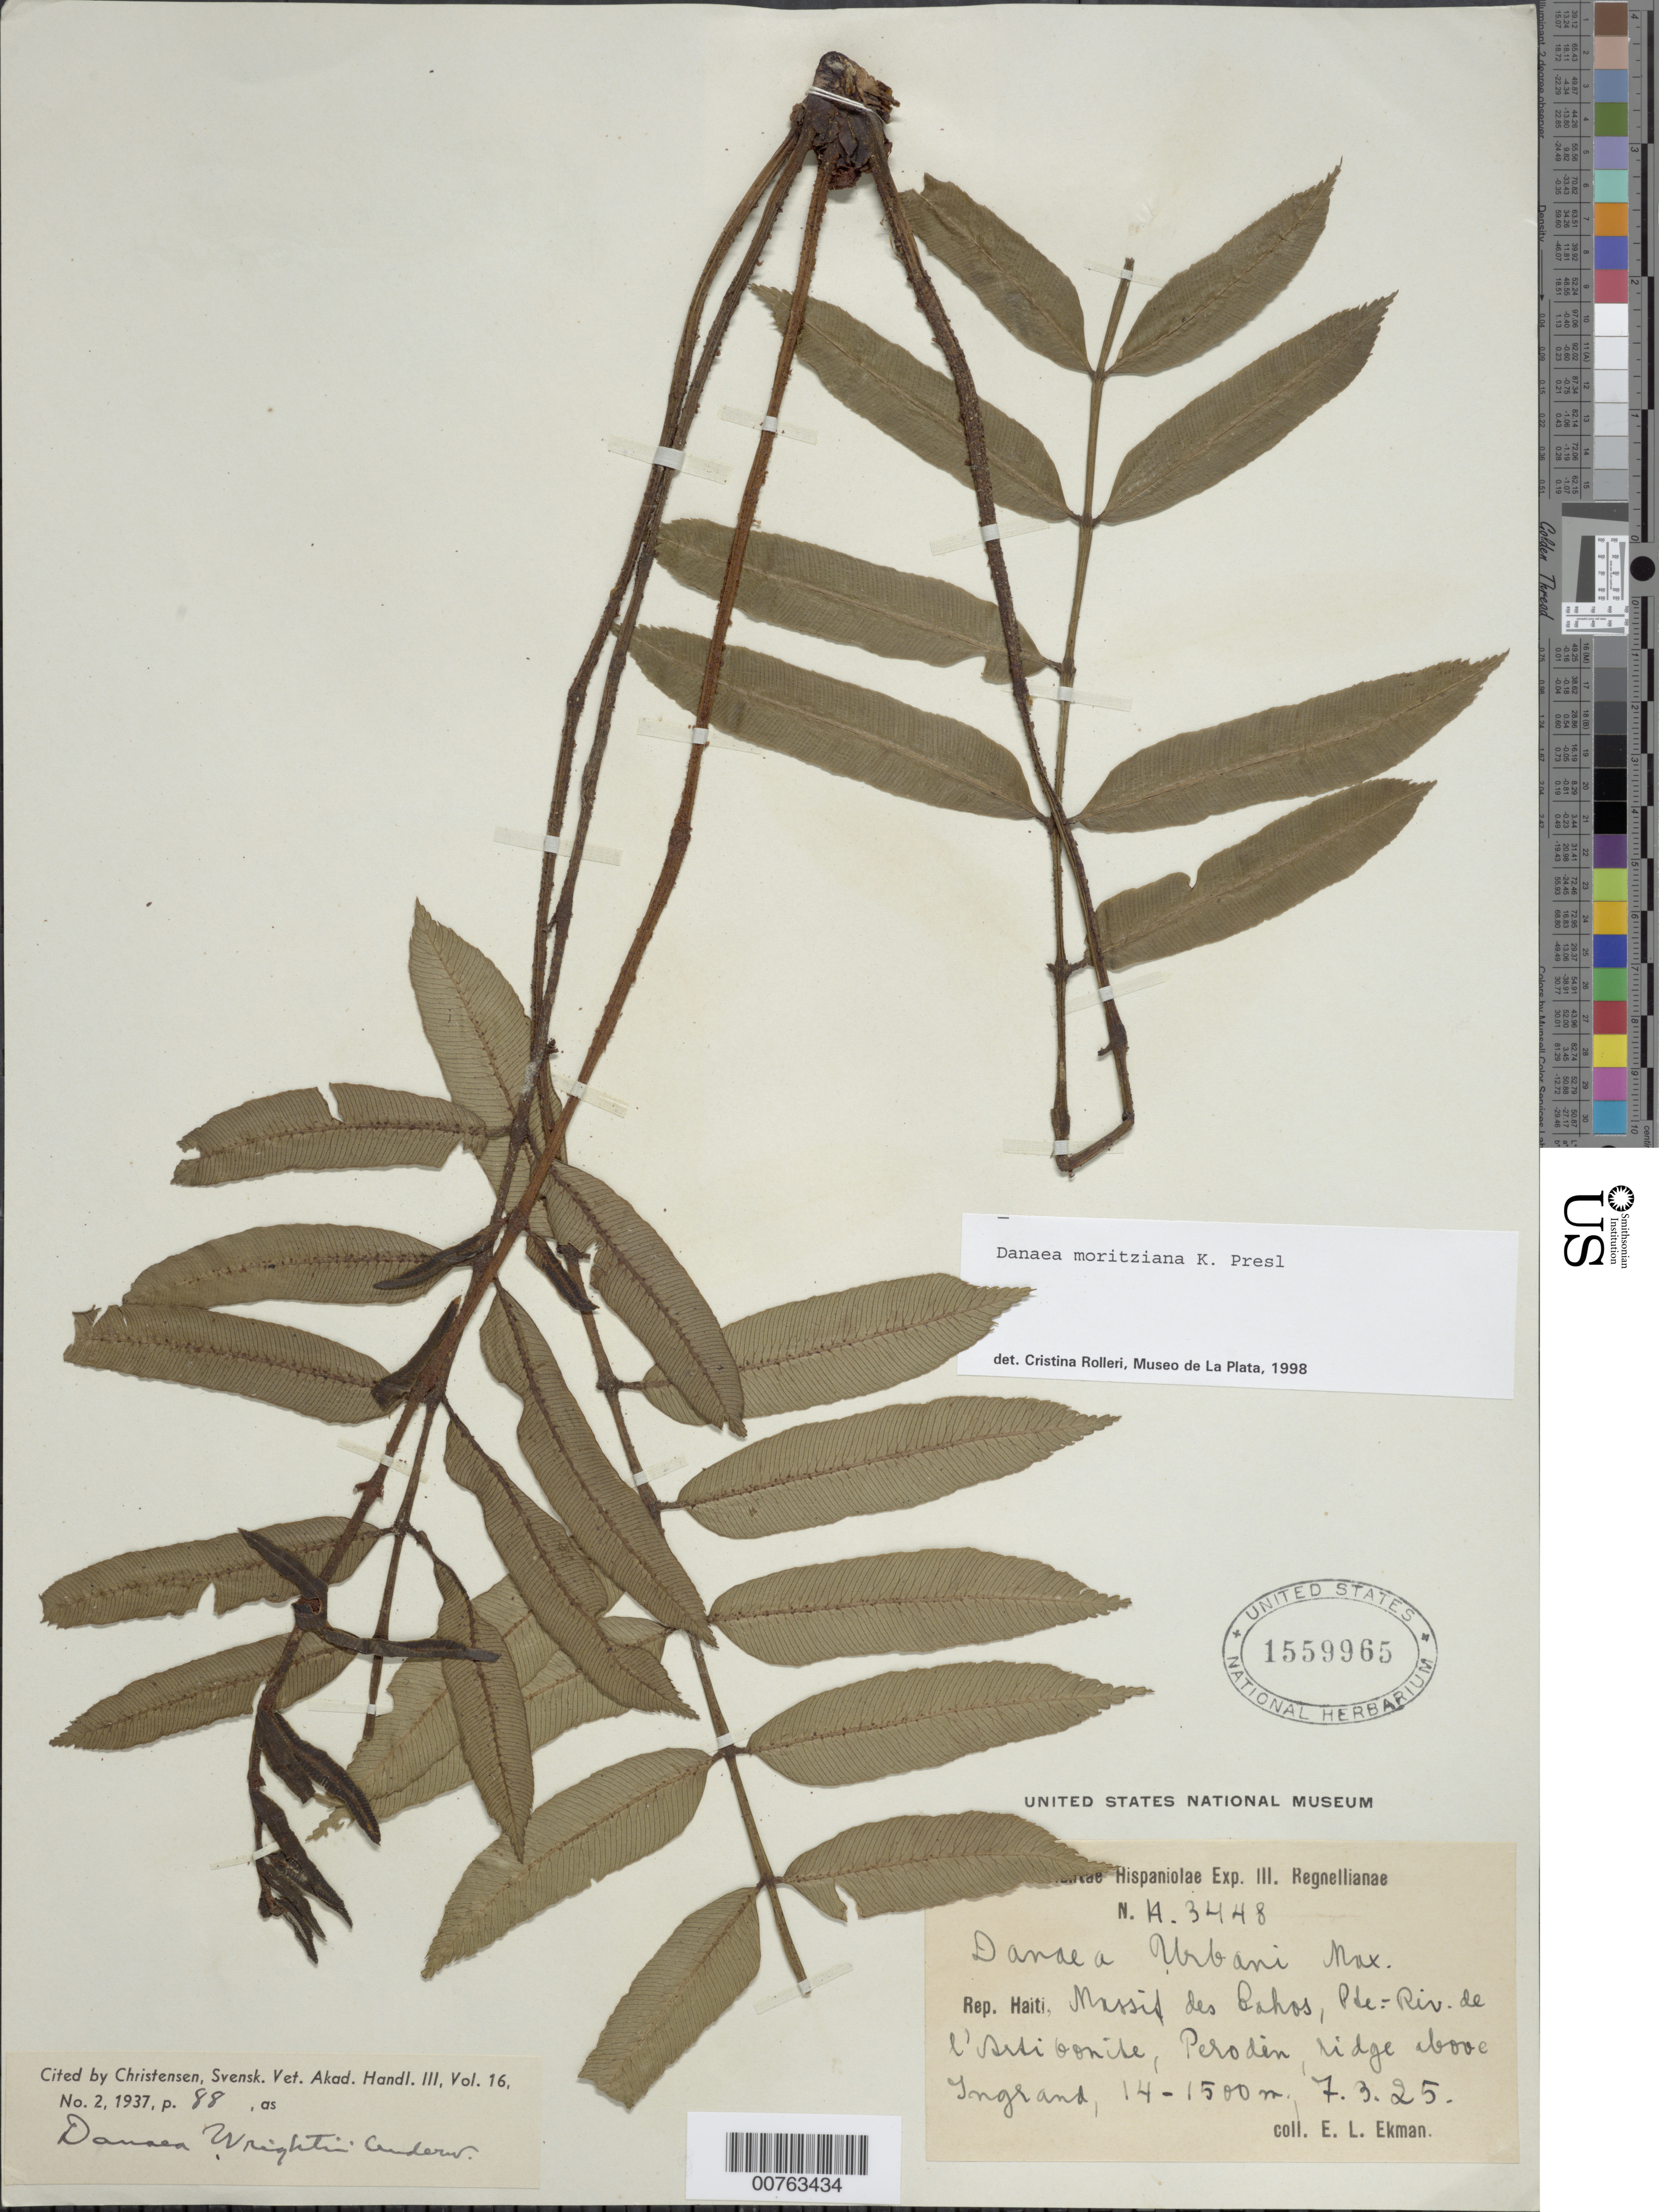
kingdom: Plantae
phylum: Tracheophyta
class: Polypodiopsida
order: Marattiales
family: Marattiaceae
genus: Danaea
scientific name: Danaea moritziana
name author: C. Presl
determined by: Rolleri, Cristina H.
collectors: E. L. Ekman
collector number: H 3448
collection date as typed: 07 Mar 1925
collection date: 1925-03-07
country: Haiti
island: Hispaniola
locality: Massif de Bahos, Pde. Riv de l'Artibonite, Perodin, ridge above Ingrand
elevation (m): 1400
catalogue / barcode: US 1559965